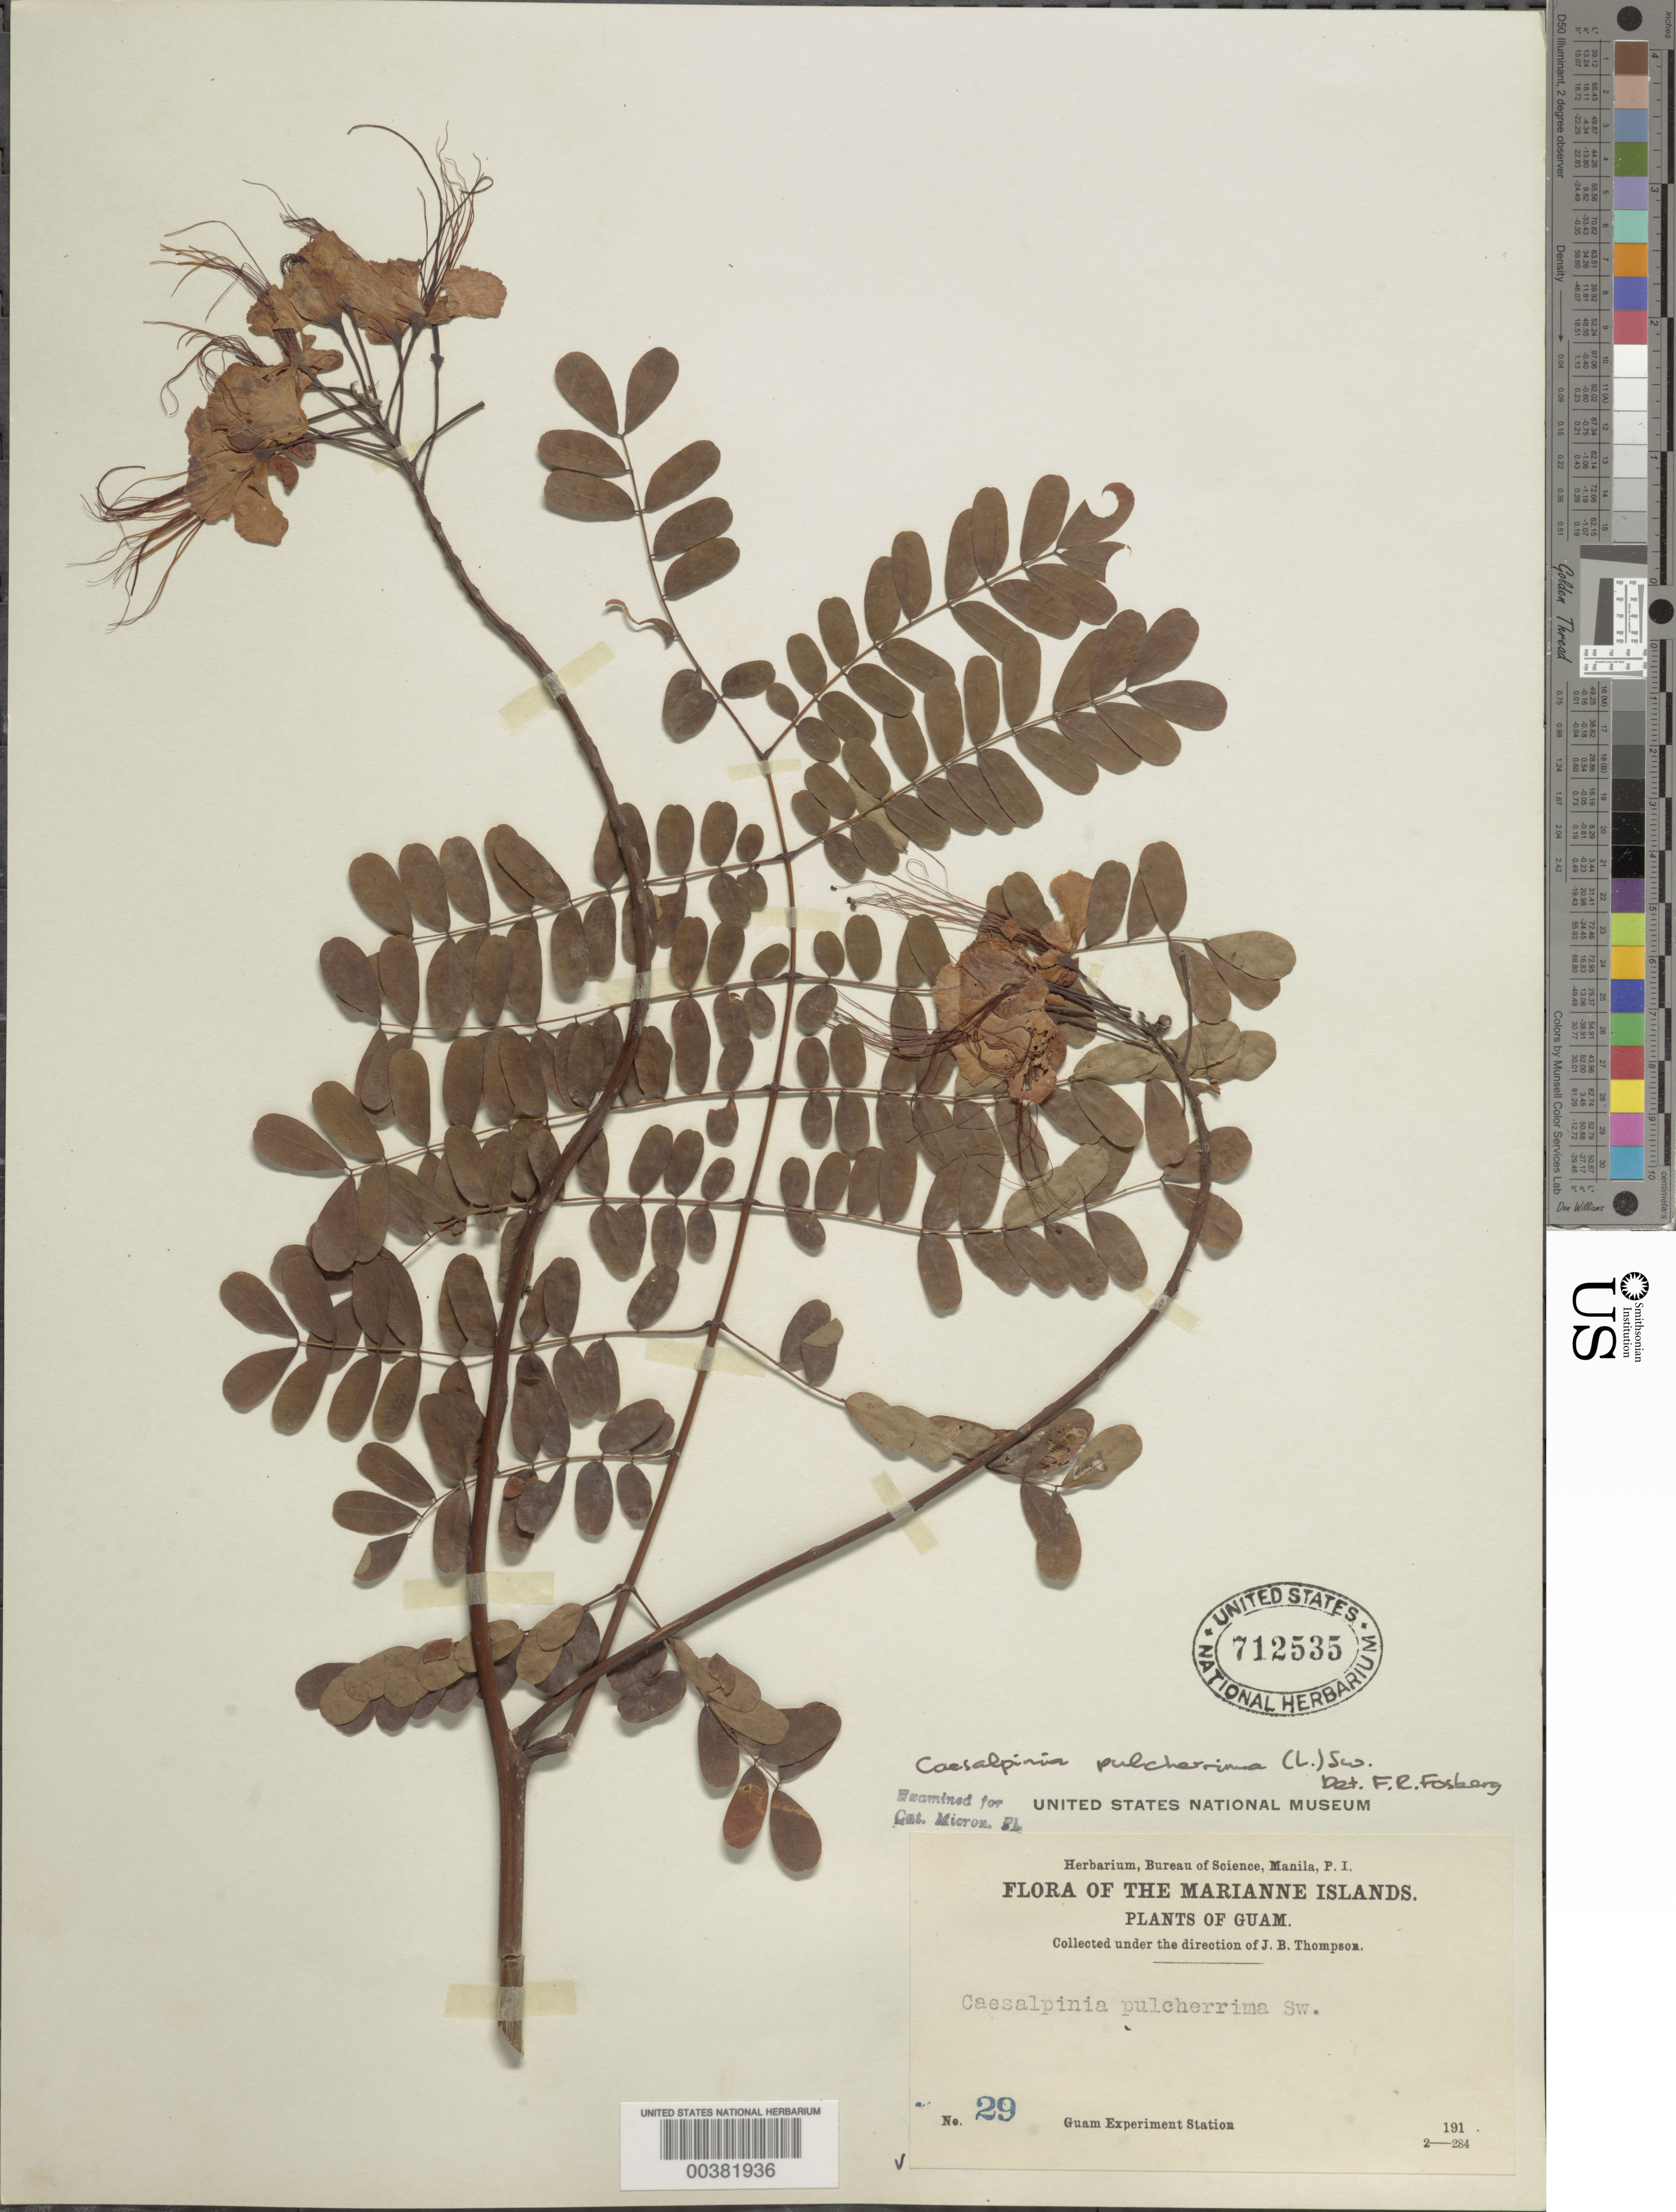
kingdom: Plantae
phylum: Tracheophyta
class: Magnoliopsida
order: Fabales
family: Fabaceae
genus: Caesalpinia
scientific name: Caesalpinia pulcherrima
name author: (L.) Sw.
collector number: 29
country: Guam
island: Guam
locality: Guam experiment station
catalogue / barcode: US 712535